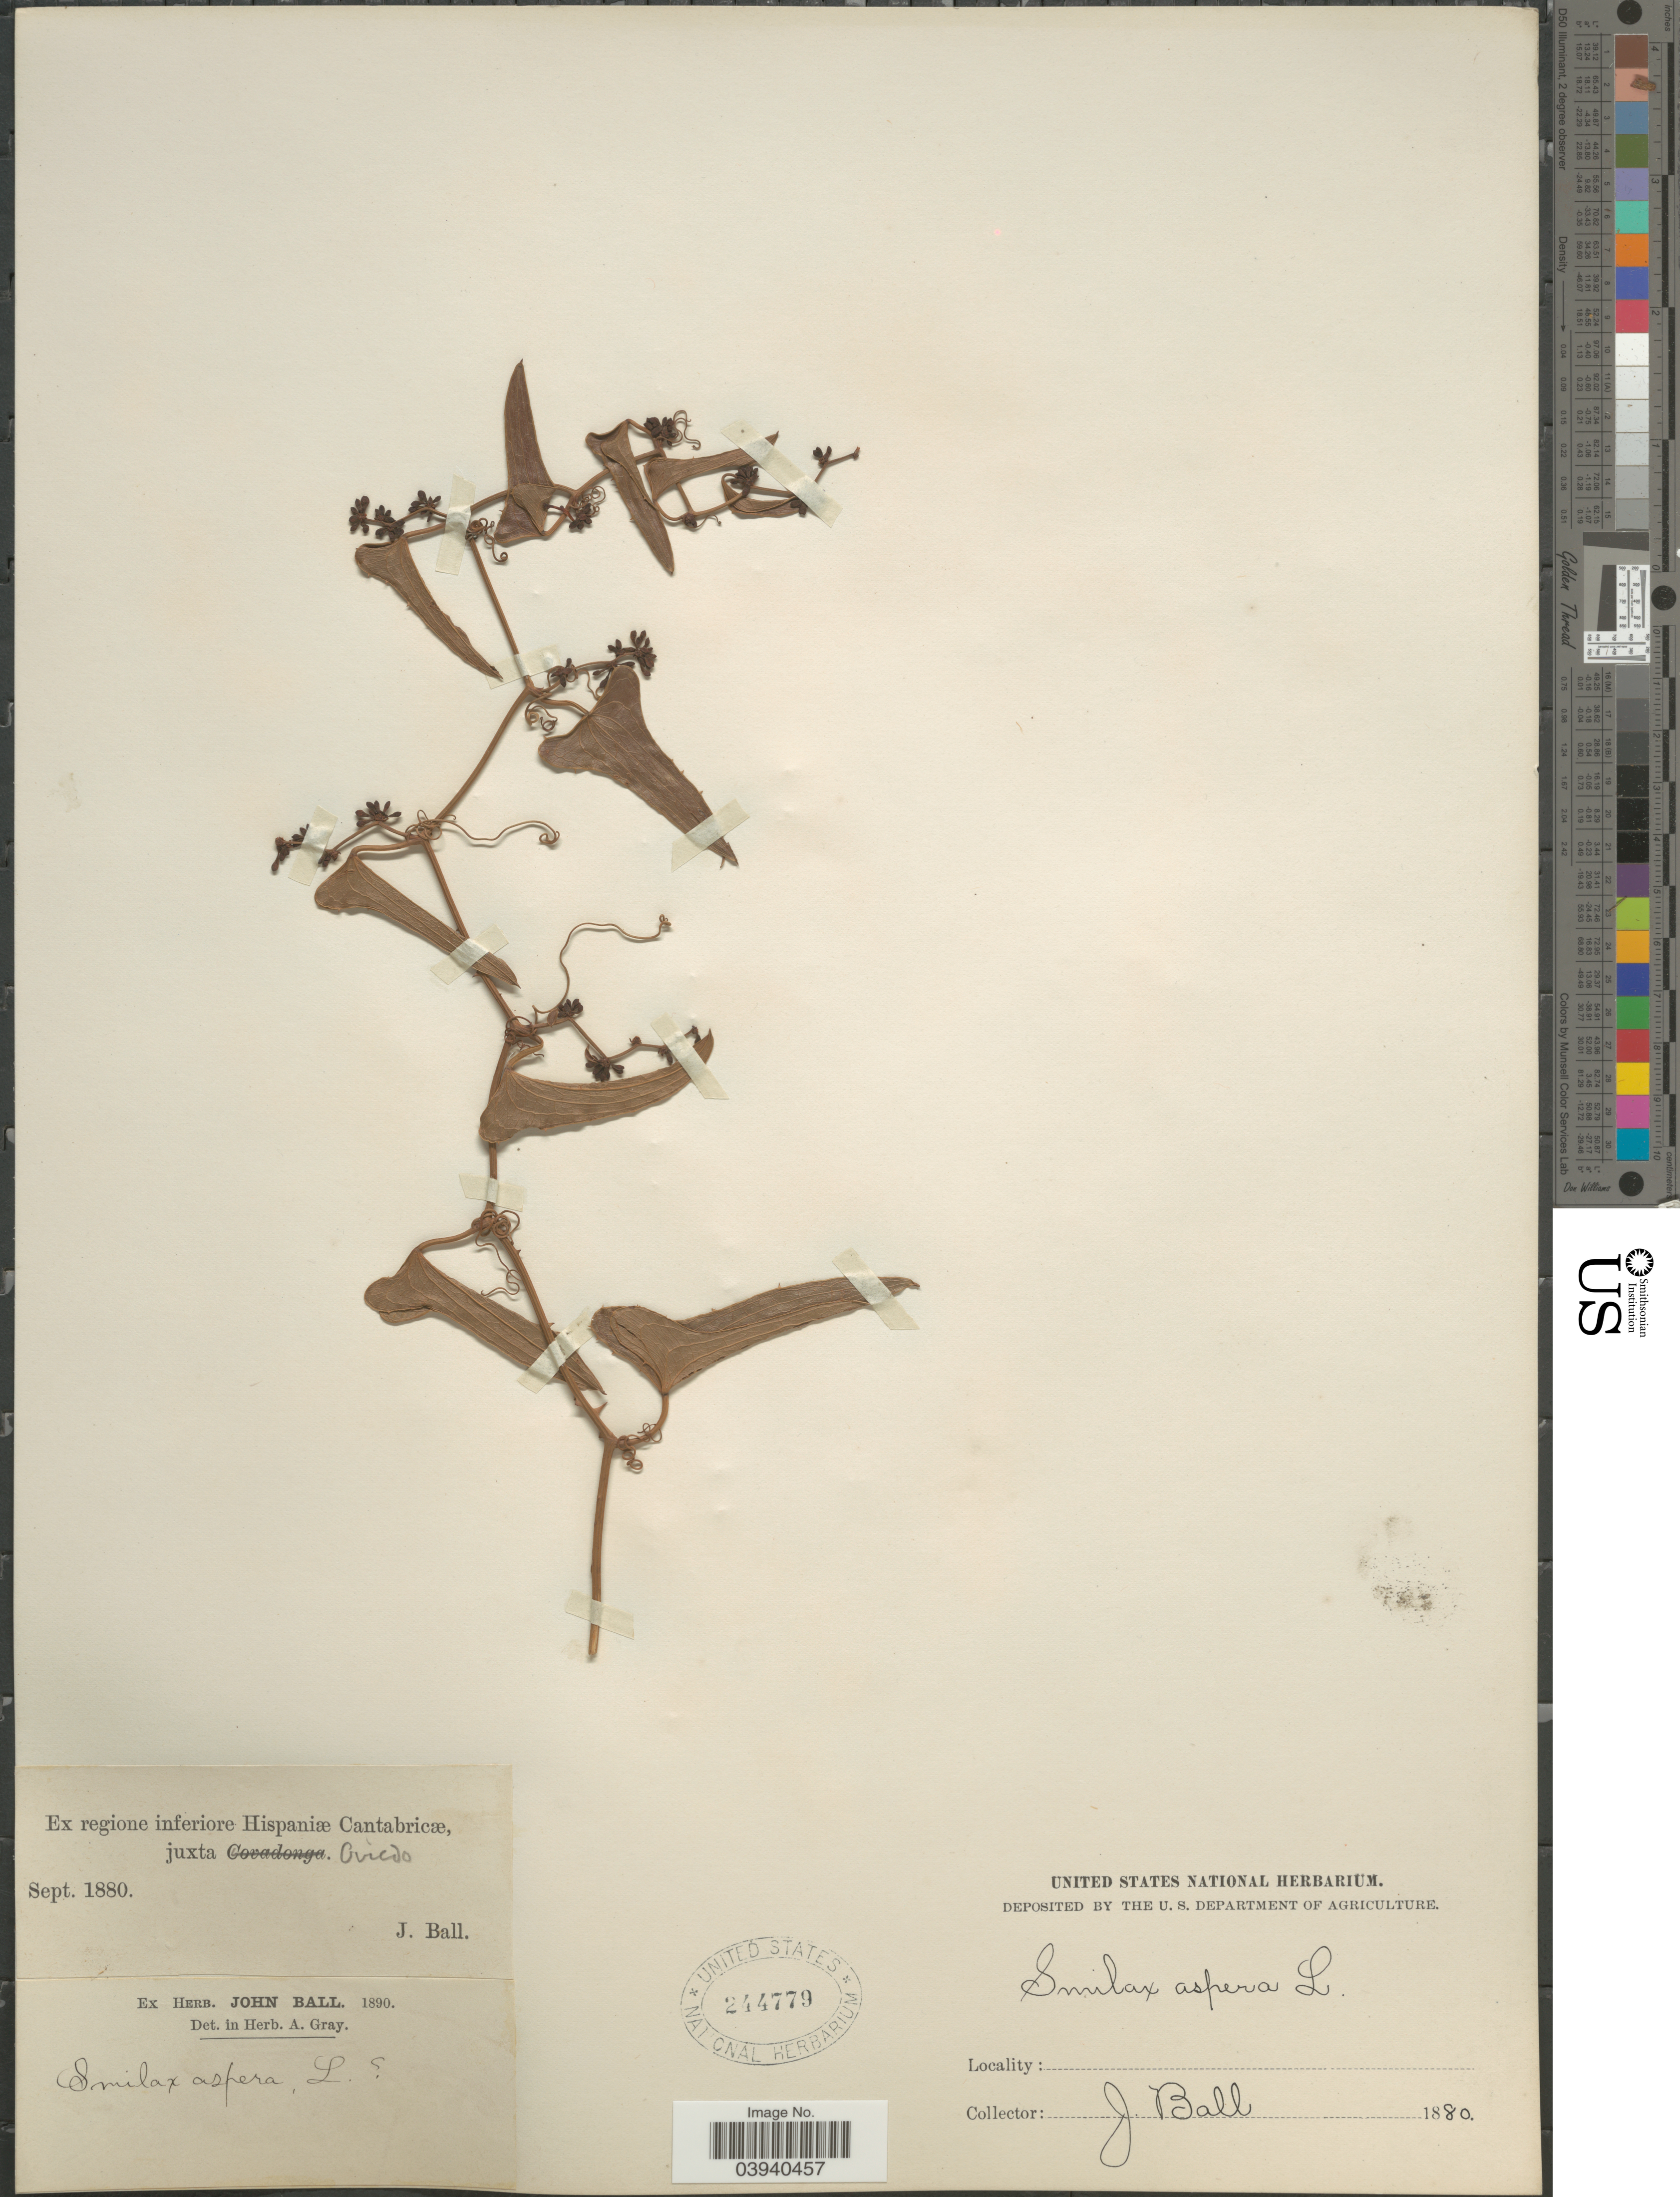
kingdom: Plantae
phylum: Tracheophyta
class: Liliopsida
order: Liliales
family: Smilacaceae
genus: Smilax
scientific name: Smilax aspera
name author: L.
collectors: J. Ball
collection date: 1880-09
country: Spain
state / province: Cantabria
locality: Ex regione inferiore Hispaniæ Cantabricæ, juxta Oviedo.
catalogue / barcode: US 244779